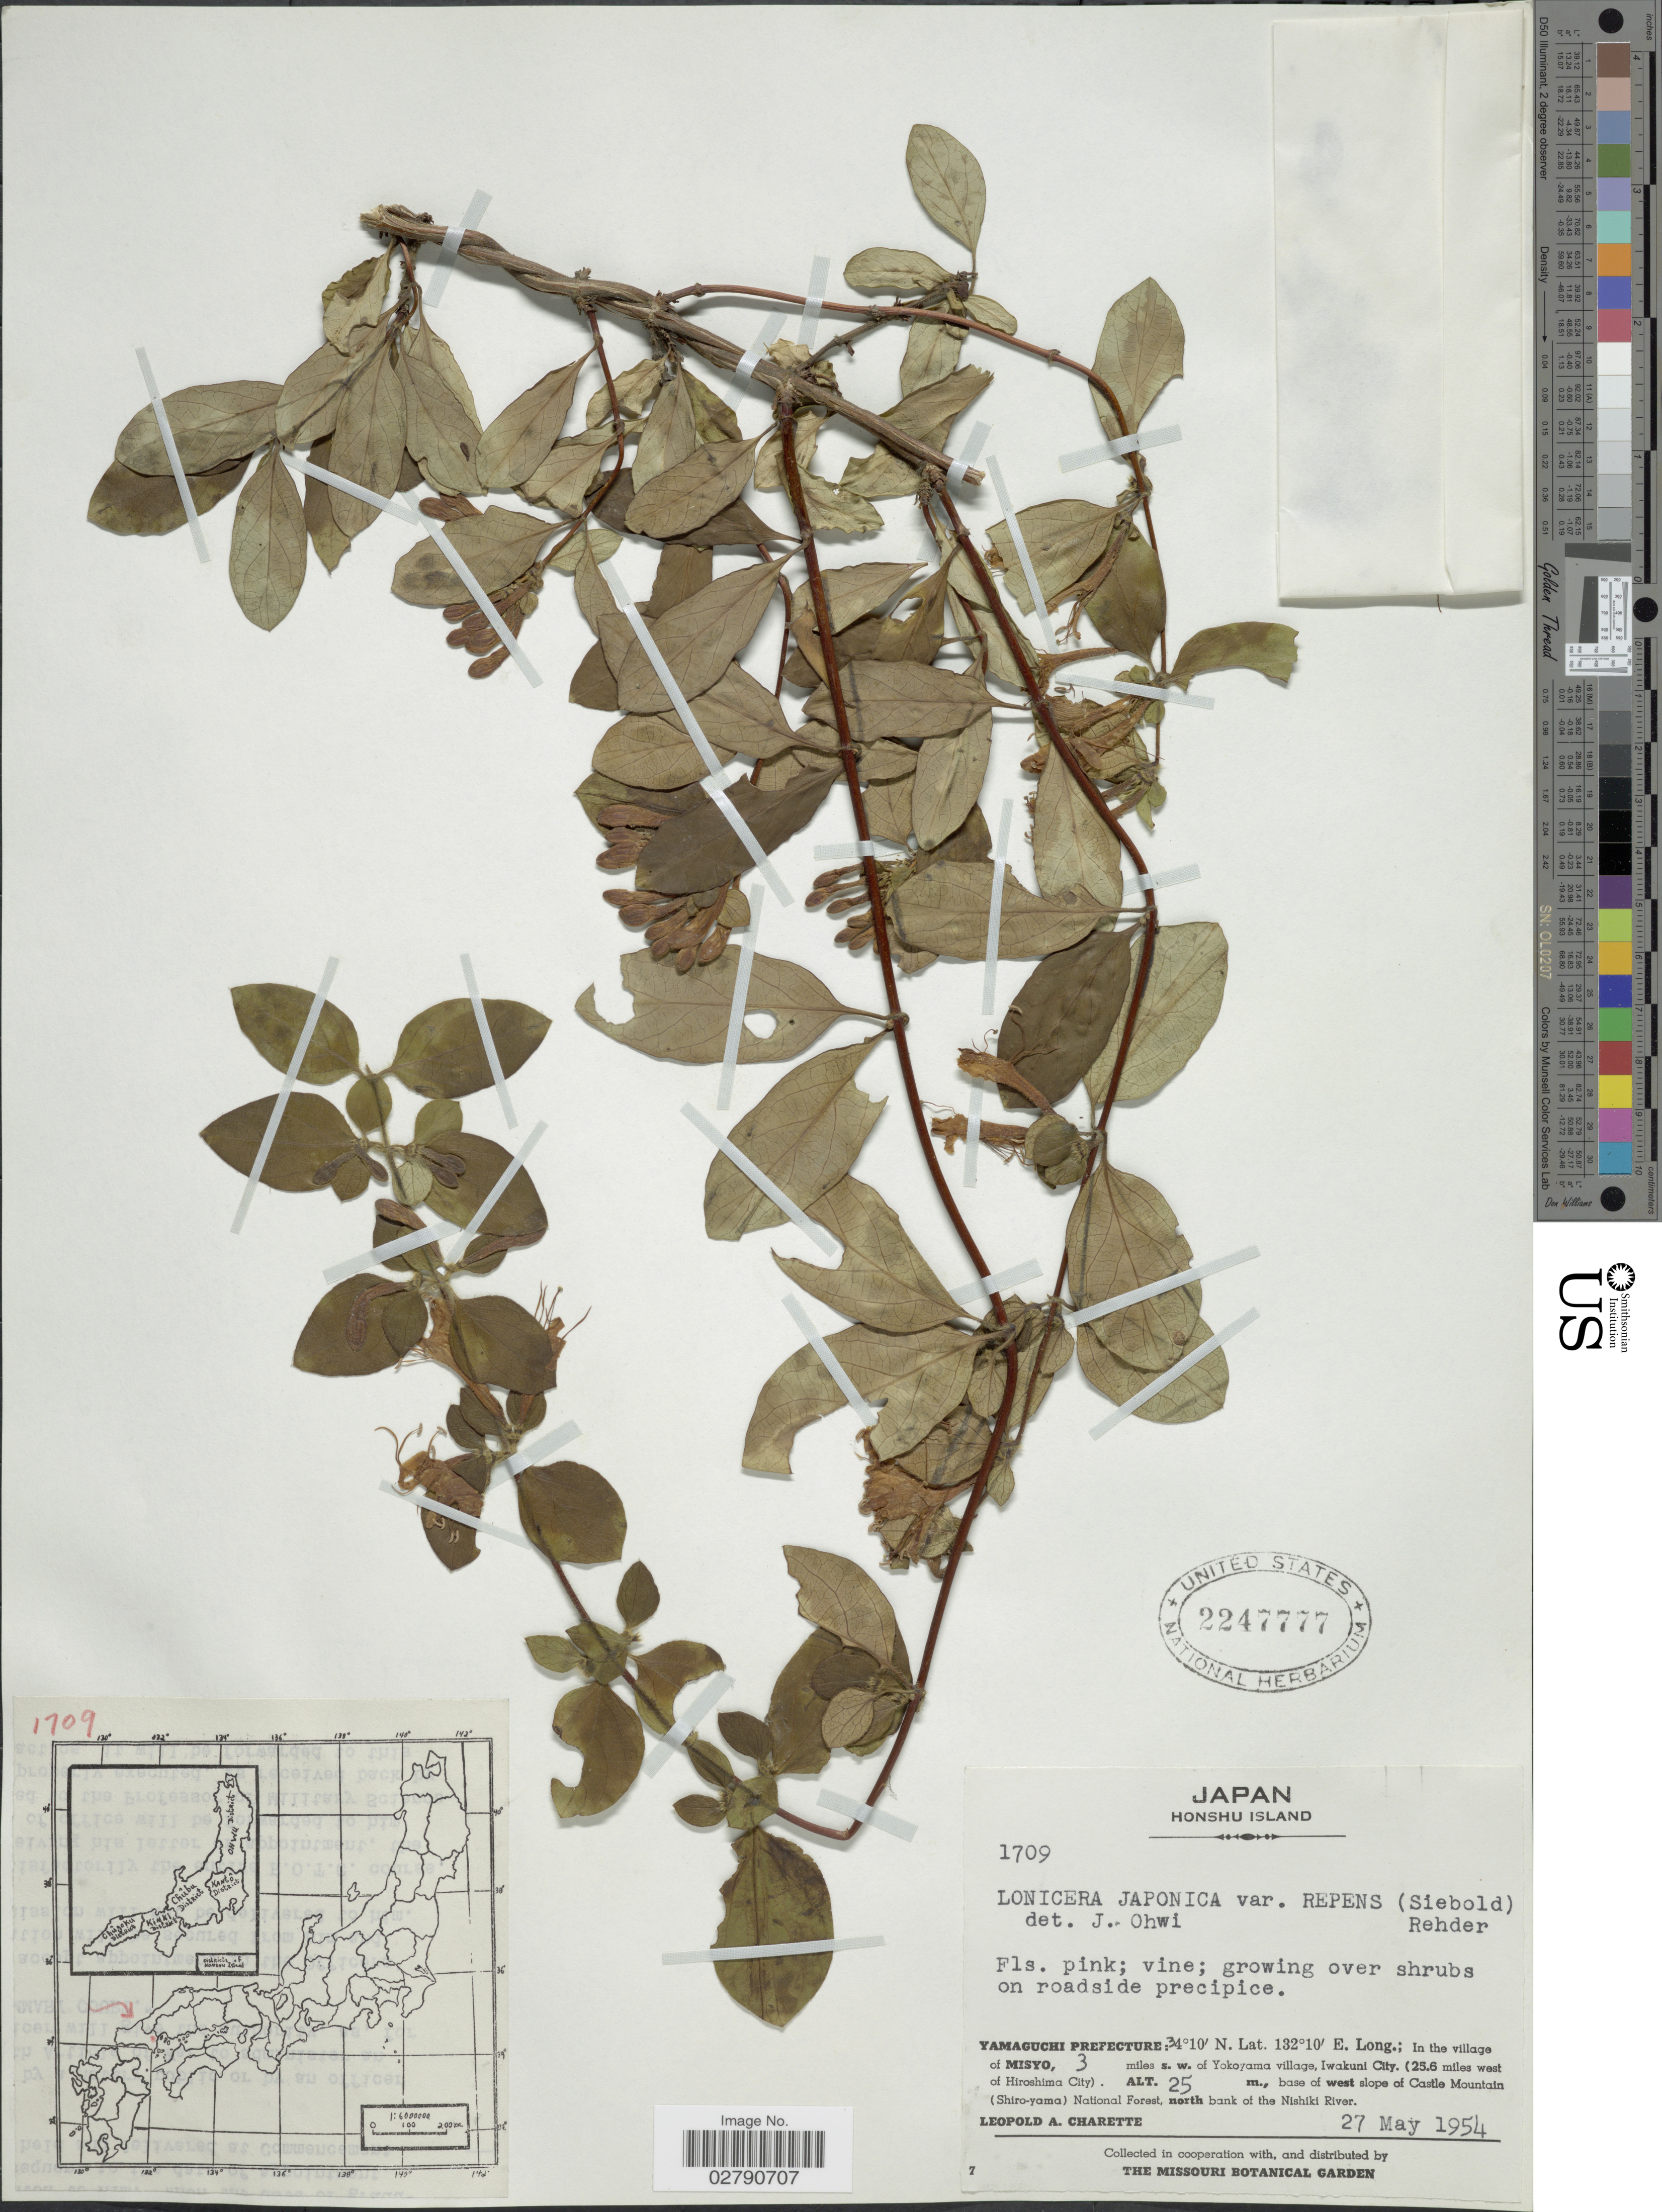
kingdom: Plantae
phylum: Tracheophyta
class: Magnoliopsida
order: Dipsacales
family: Caprifoliaceae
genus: Lonicera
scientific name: Lonicera japonica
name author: Thunb.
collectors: L. A. Charette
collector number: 1709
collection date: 1954-05-27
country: Japan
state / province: Yamaguti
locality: Honshu Island. Yamaguchi Prefecture. In the village of Misyo, 3 miles s.w. of Yokohama village, Iwakuni City.(25.6 miles west of Hiroshima City), base of west slope of Castle Mountain (Shiro-yama) National Forest, north bank of the Nishiki River.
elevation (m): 25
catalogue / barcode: US 2247777